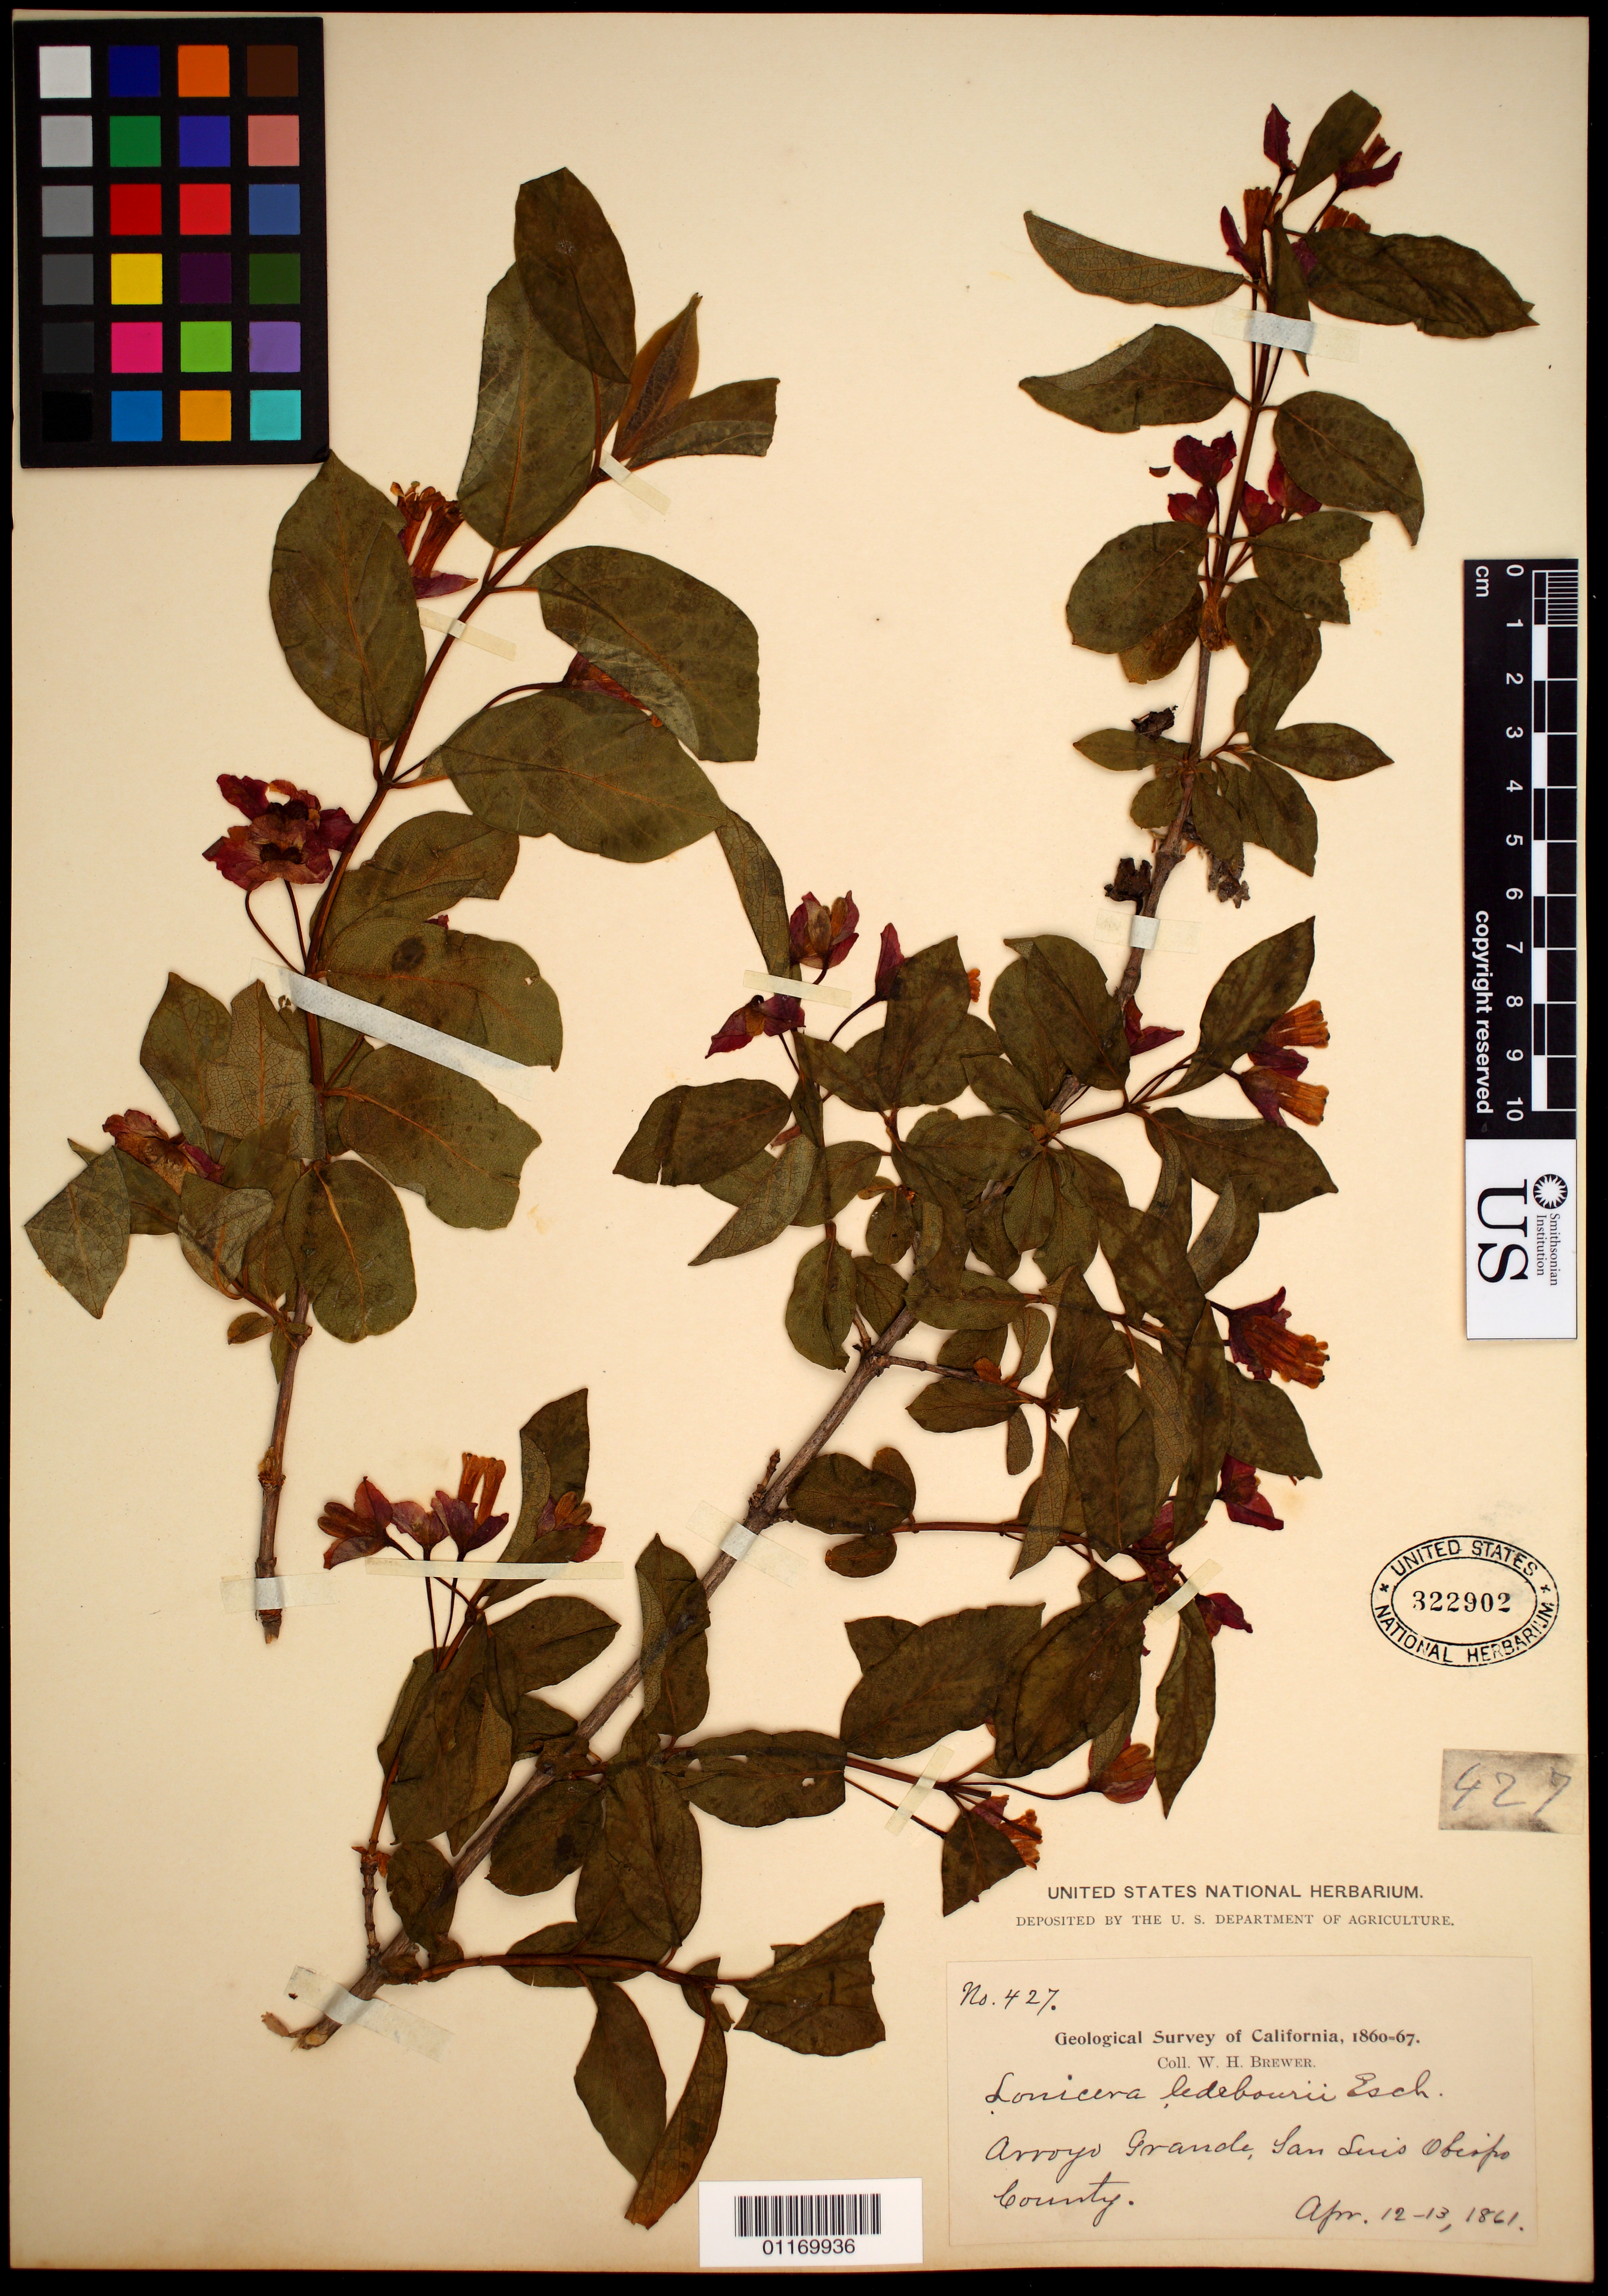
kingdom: Plantae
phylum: Tracheophyta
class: Magnoliopsida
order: Dipsacales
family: Caprifoliaceae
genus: Lonicera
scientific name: Lonicera ledebourii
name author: Eschsch.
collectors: W. H. Brewer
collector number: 427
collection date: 1861-04-12/1861-04-13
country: United States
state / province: California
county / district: San Luis Obispo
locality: Arroyo Grande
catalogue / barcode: US 322902